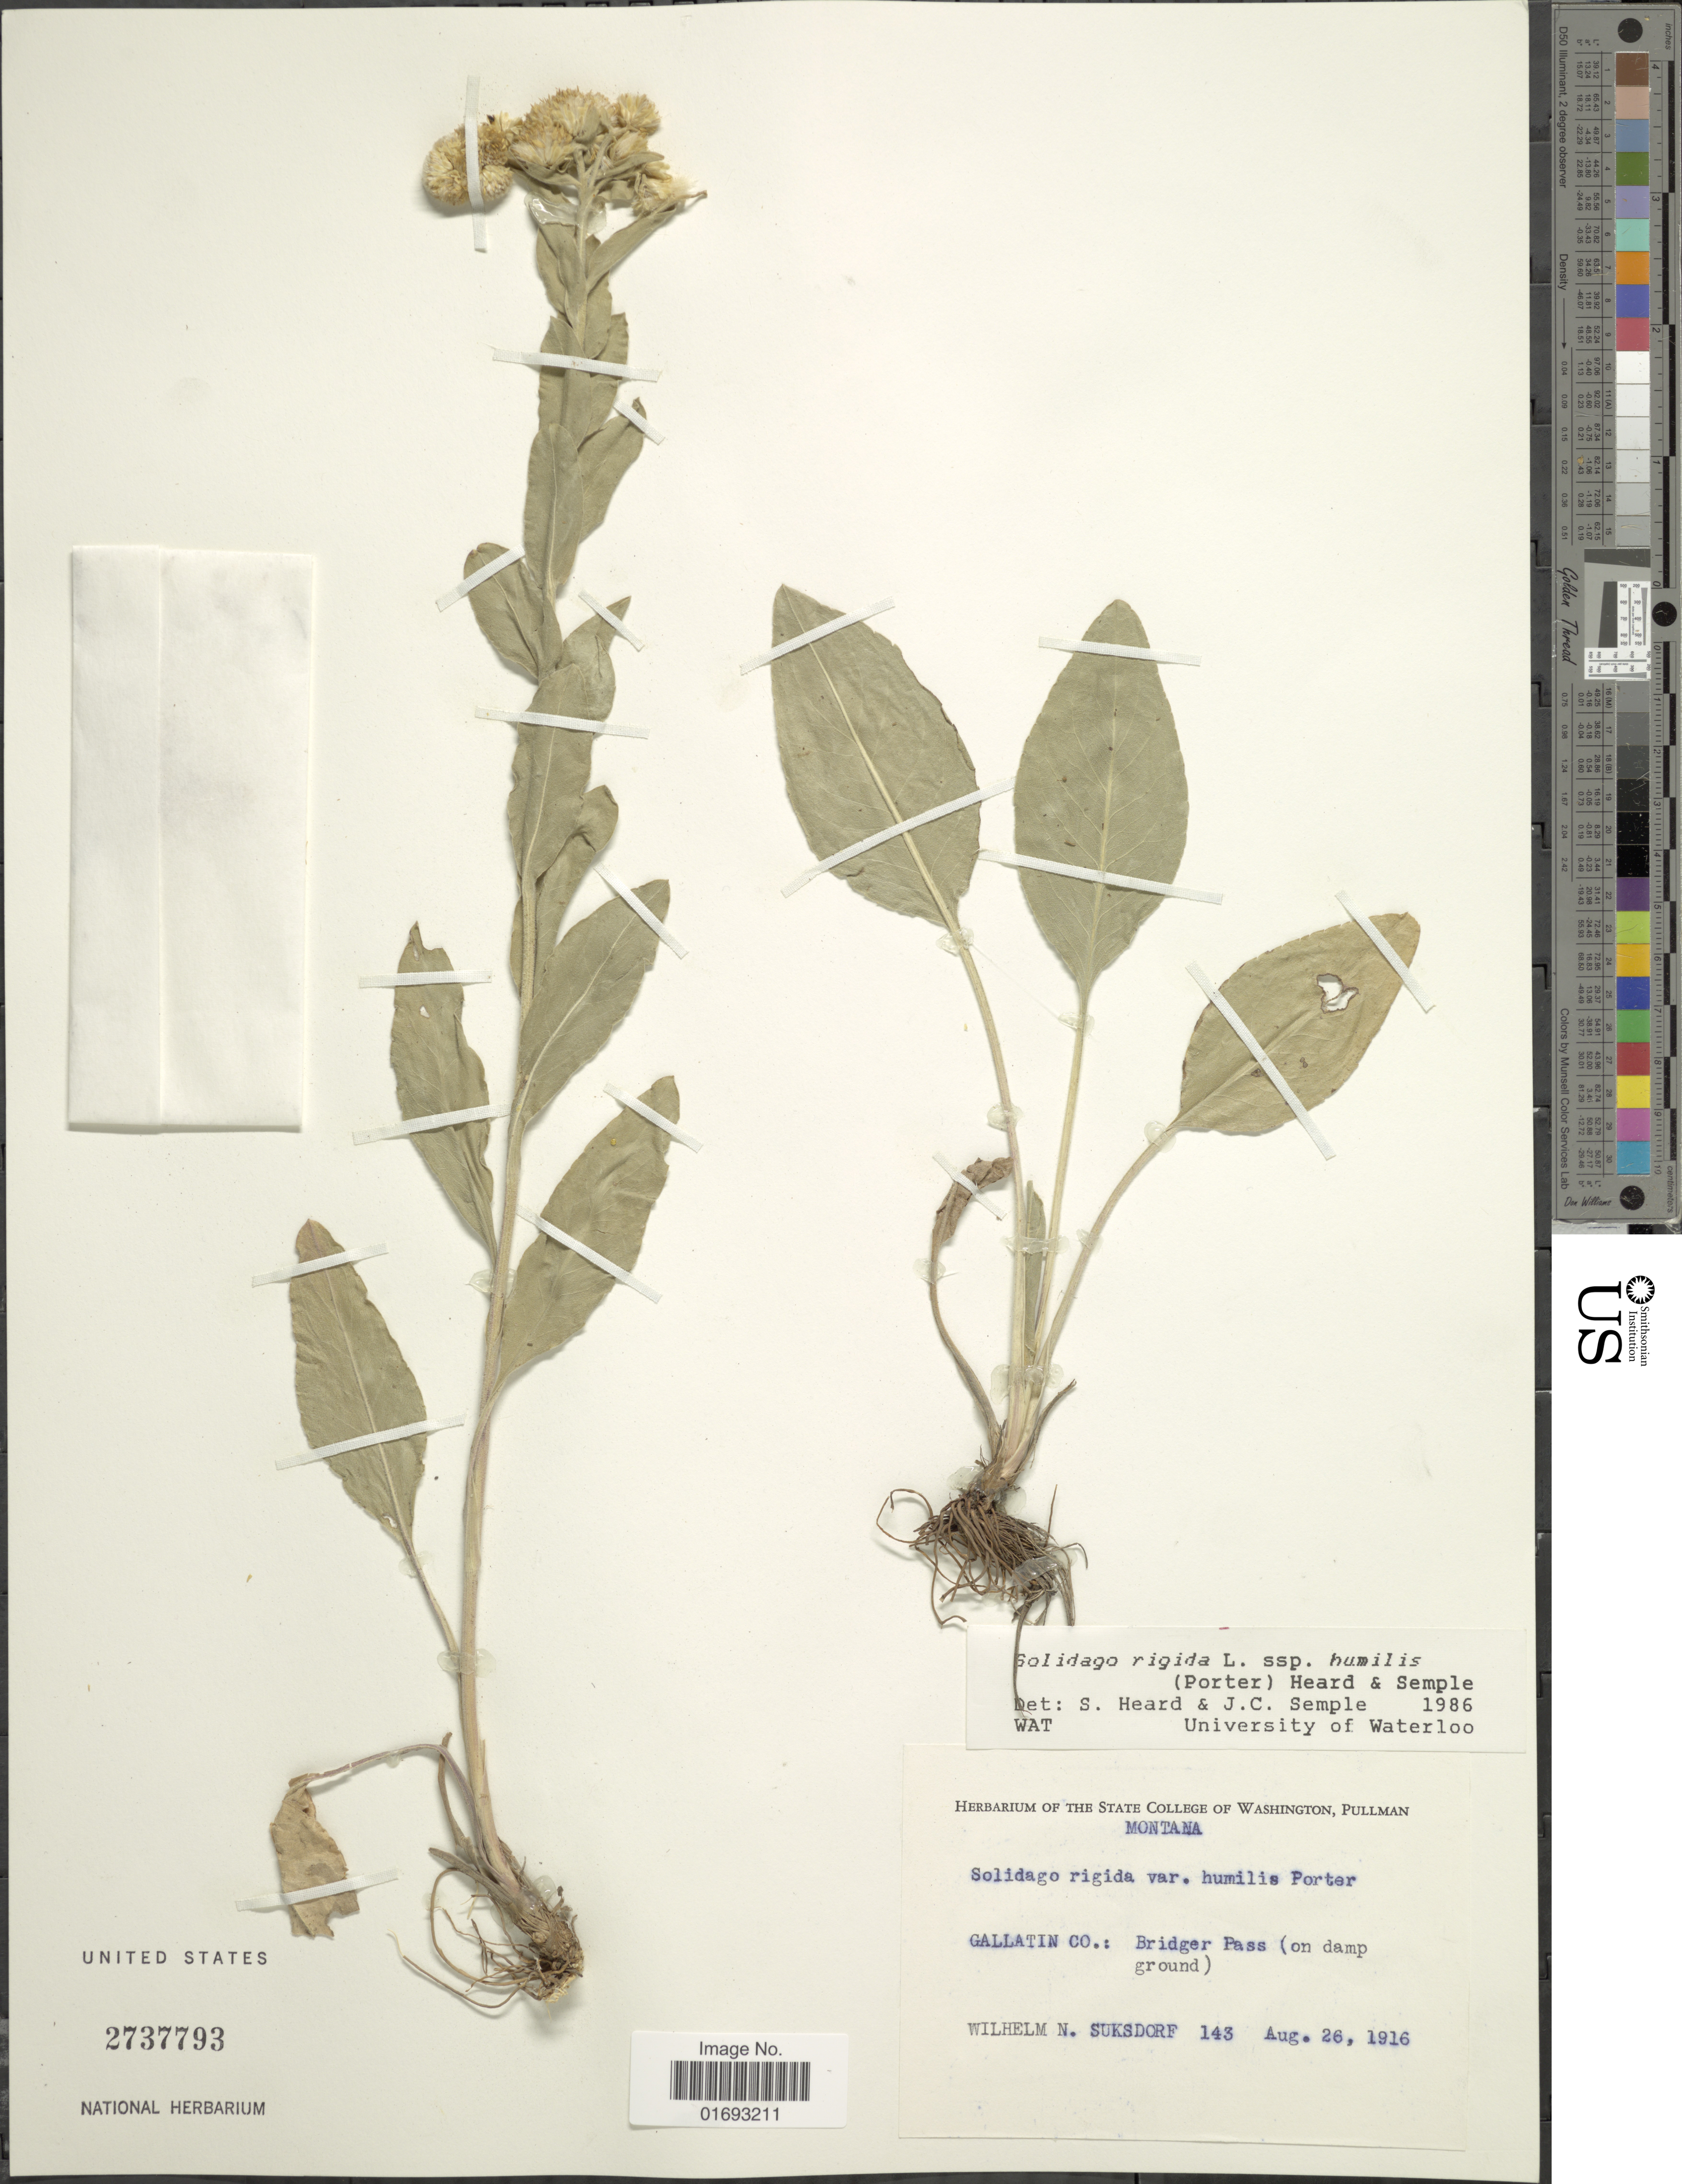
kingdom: Plantae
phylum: Tracheophyta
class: Magnoliopsida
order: Asterales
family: Asteraceae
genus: Oligoneuron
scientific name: Oligoneuron rigidum var. humile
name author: (Porter) G.L. Nesom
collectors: W. N. Suksdorf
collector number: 143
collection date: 1916-08-26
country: United States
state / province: Montana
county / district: Gallatin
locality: Bridger Pass (on damp ground)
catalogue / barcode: US 2737793